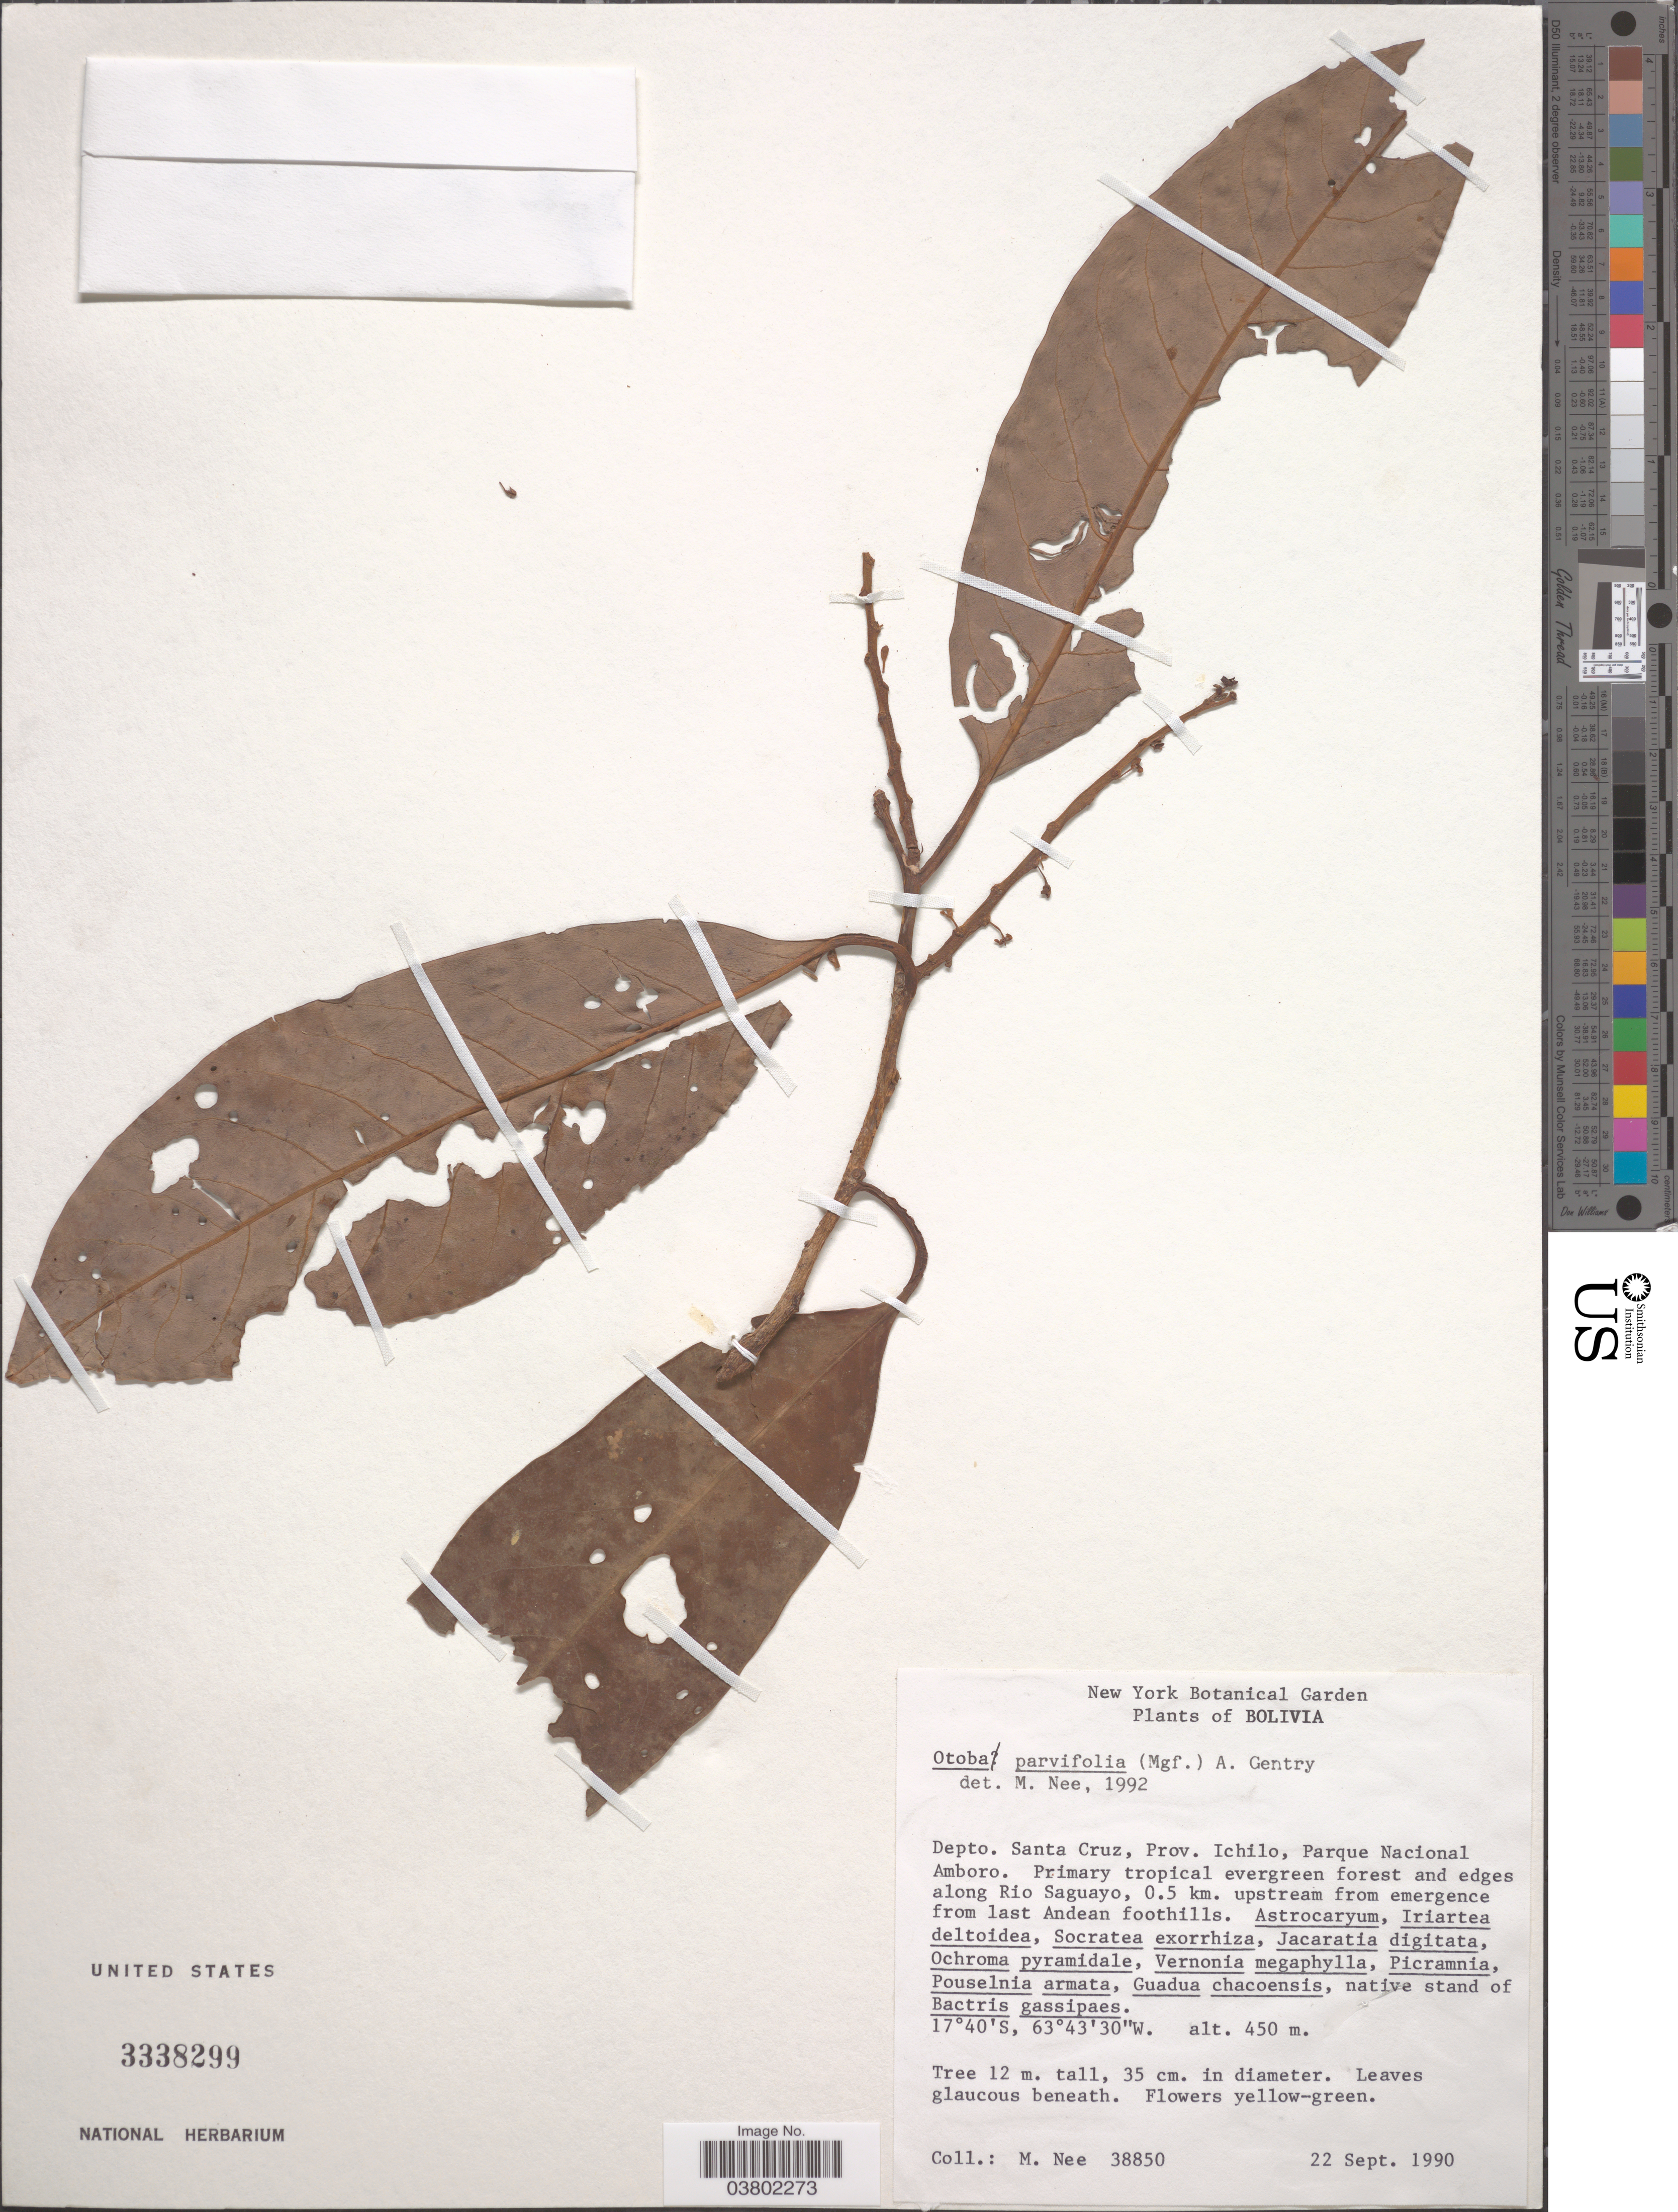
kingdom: Plantae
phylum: Tracheophyta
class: Magnoliopsida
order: Magnoliales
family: Myristicaceae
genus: Otoba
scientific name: Otoba parvifolia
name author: (Markgr.) A.H. Gentry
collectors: M. Nee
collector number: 38850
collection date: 1990-09-22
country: Bolivia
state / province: Santa Cruz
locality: Depto. Santa Cruz, Prov. Ichilo, Parque Nacional Amboro. Primary tropical evergreen forest and edges along Rio Saguayo, 0.5 km. upstream from emergence from last Andean foothills.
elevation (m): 450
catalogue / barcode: US 3338299